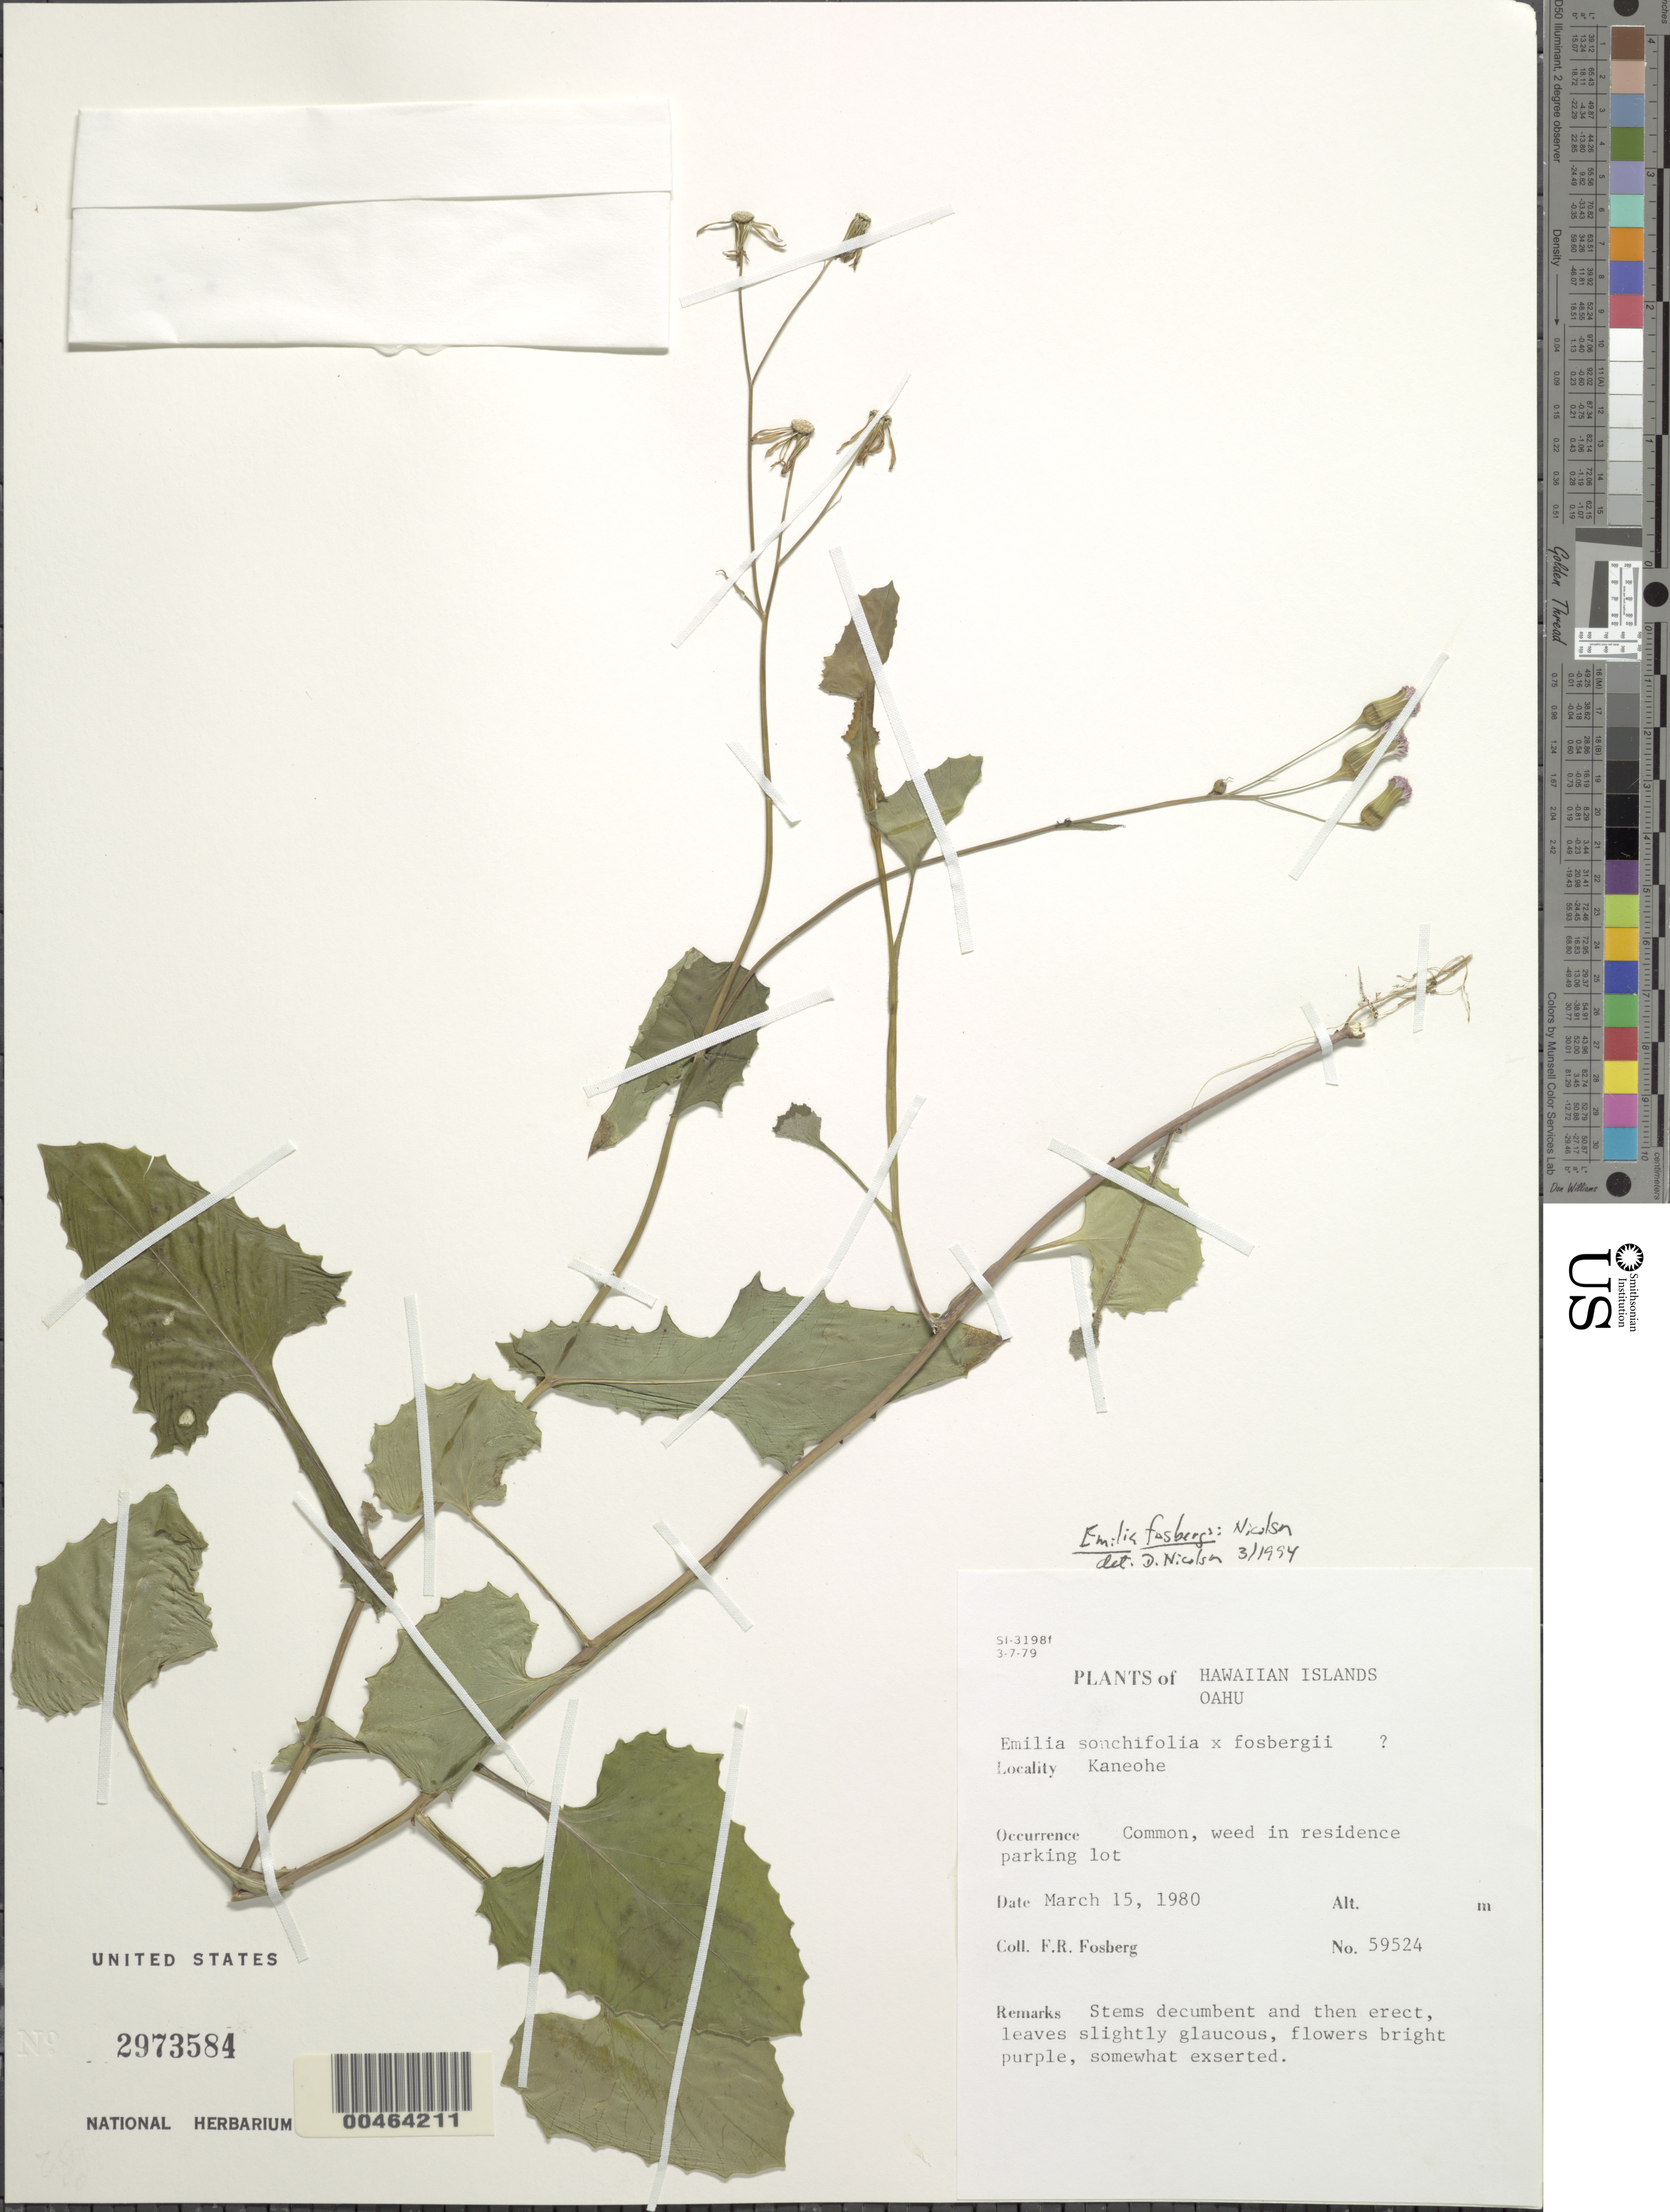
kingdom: Plantae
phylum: Tracheophyta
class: Magnoliopsida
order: Asterales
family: Asteraceae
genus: Emilia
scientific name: Emilia fosbergii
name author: Nicolson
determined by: Nicolson, Dan H.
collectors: F. R. Fosberg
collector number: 59524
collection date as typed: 15 Mar 1980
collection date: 1980-03-15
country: United States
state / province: Hawaii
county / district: Honolulu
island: Oahu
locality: Kaneohe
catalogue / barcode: US 2973584